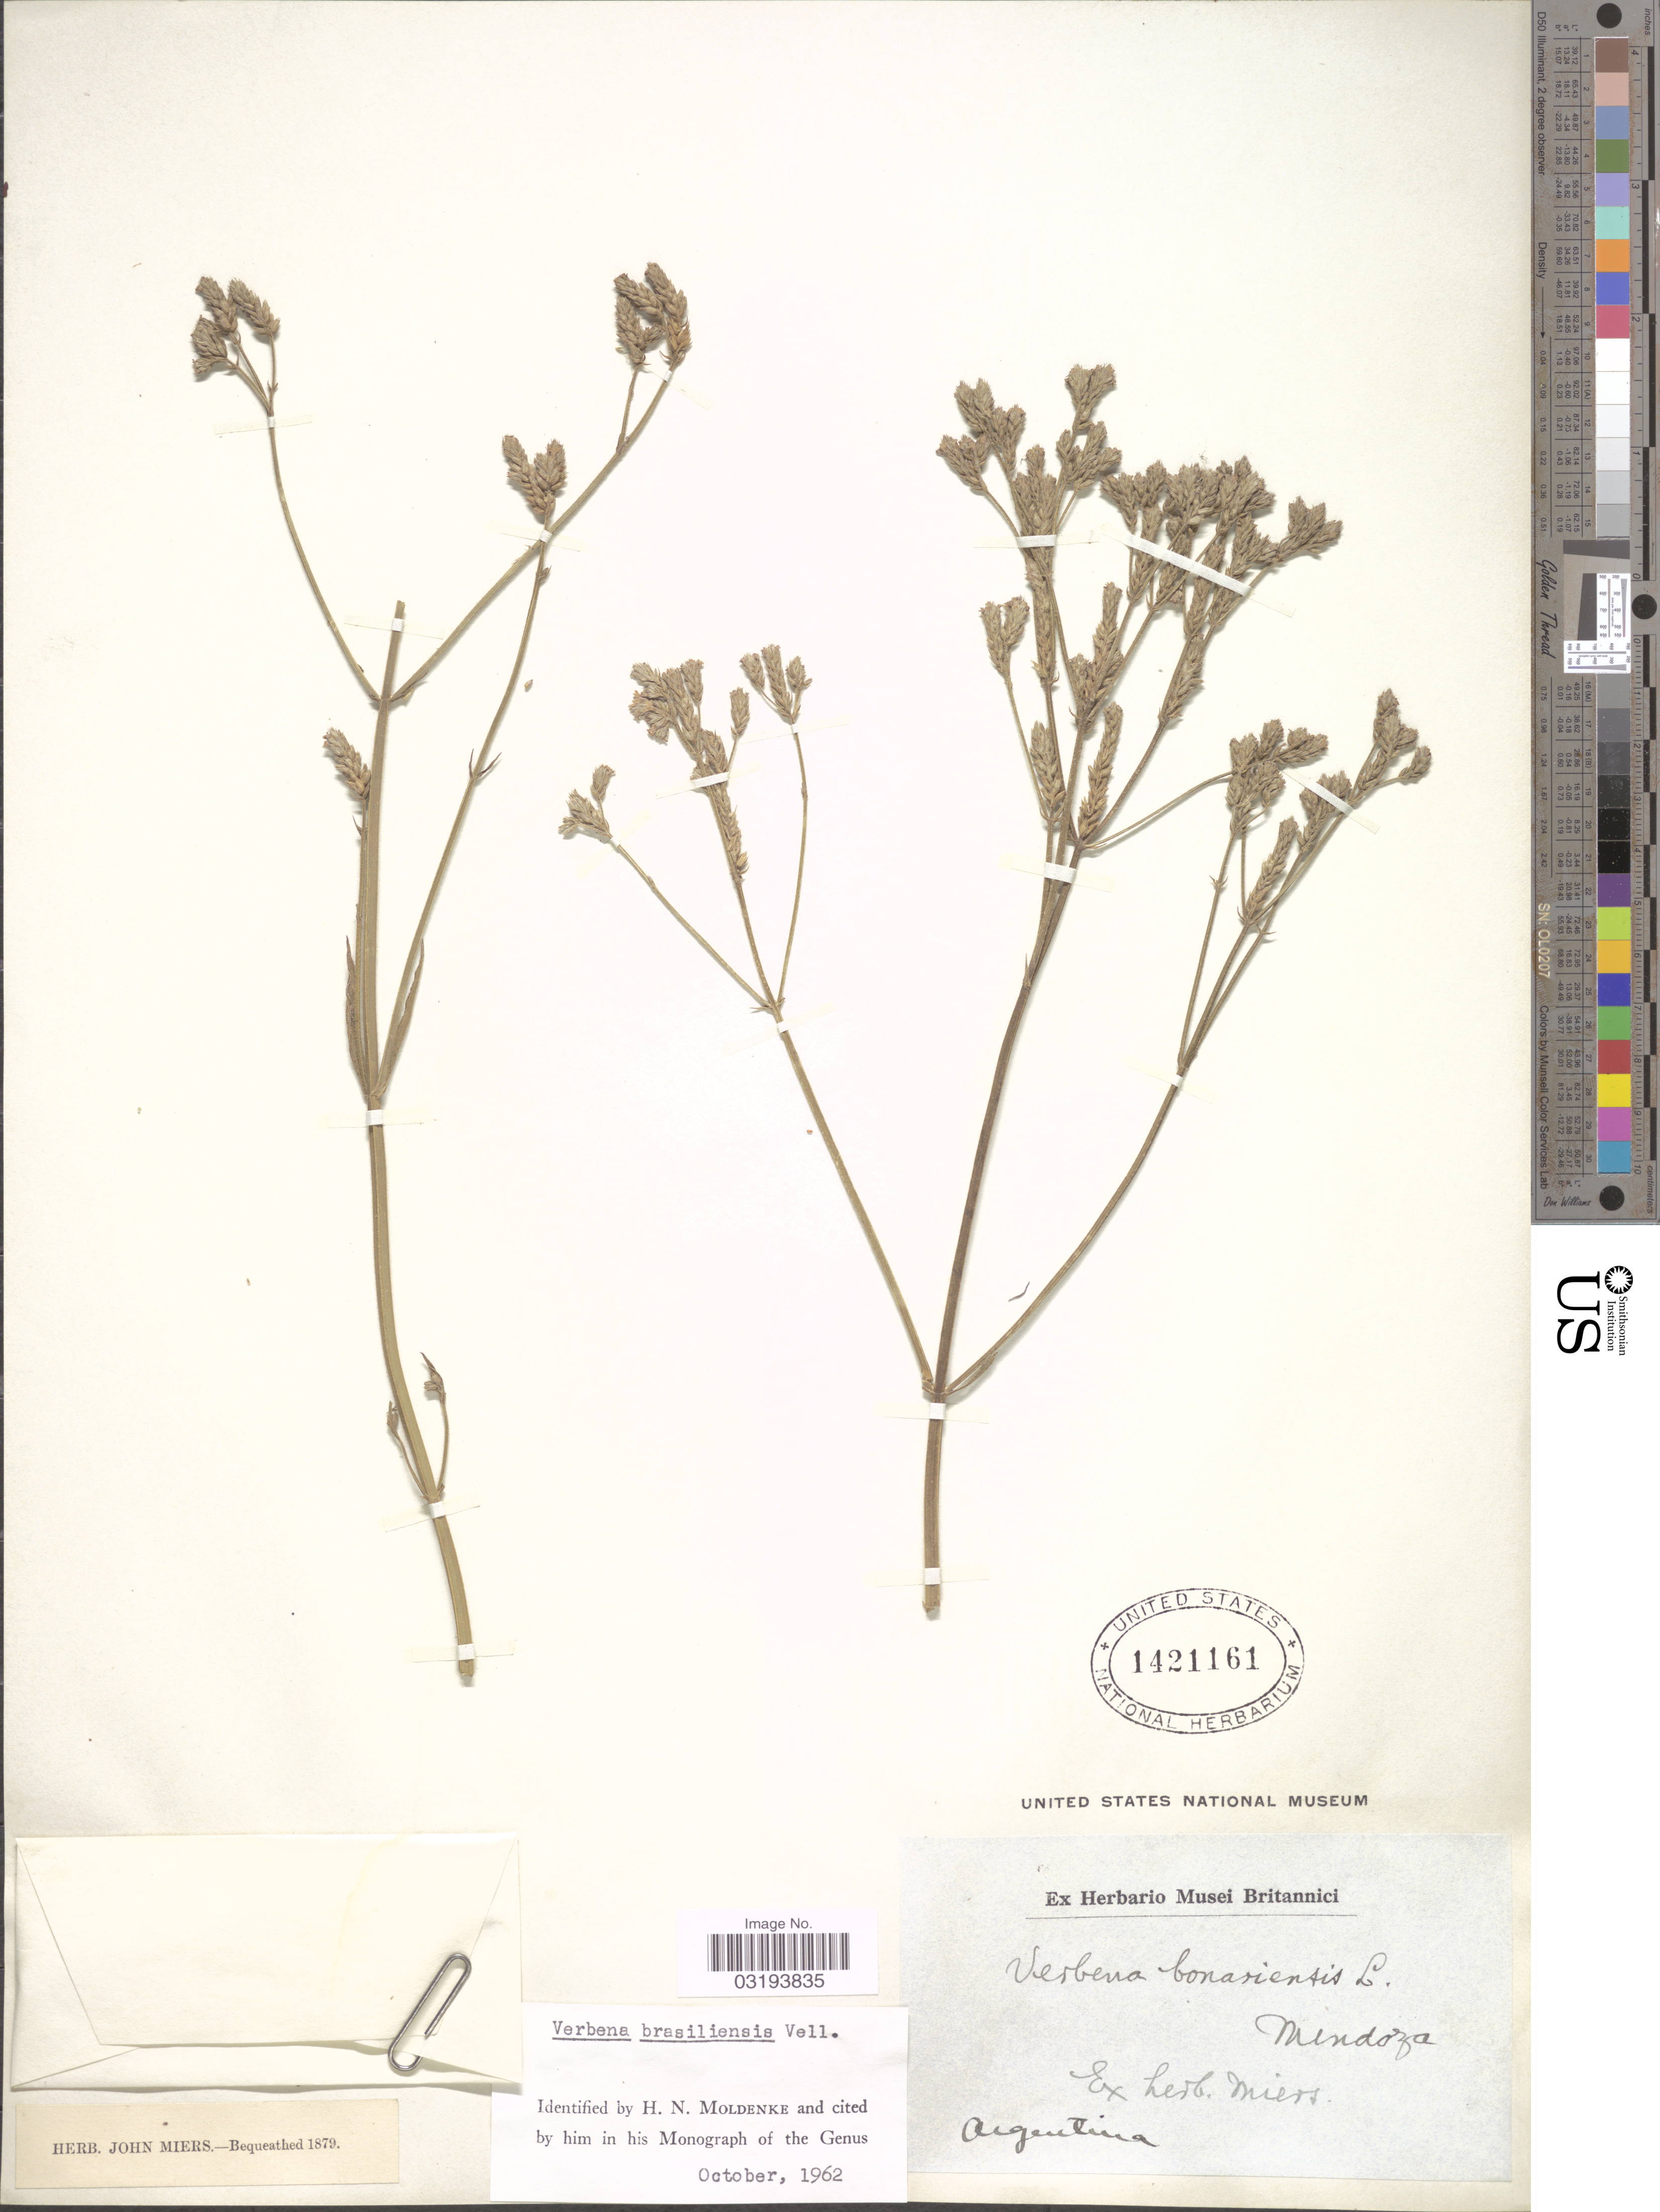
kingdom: Plantae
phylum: Tracheophyta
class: Magnoliopsida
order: Lamiales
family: Verbenaceae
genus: Verbena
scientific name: Verbena litoralis var. brevibracteata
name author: (Kuntze) N. O'Leary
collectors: ex herb. Miers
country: Argentina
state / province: Mendoza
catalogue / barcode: US 1421161